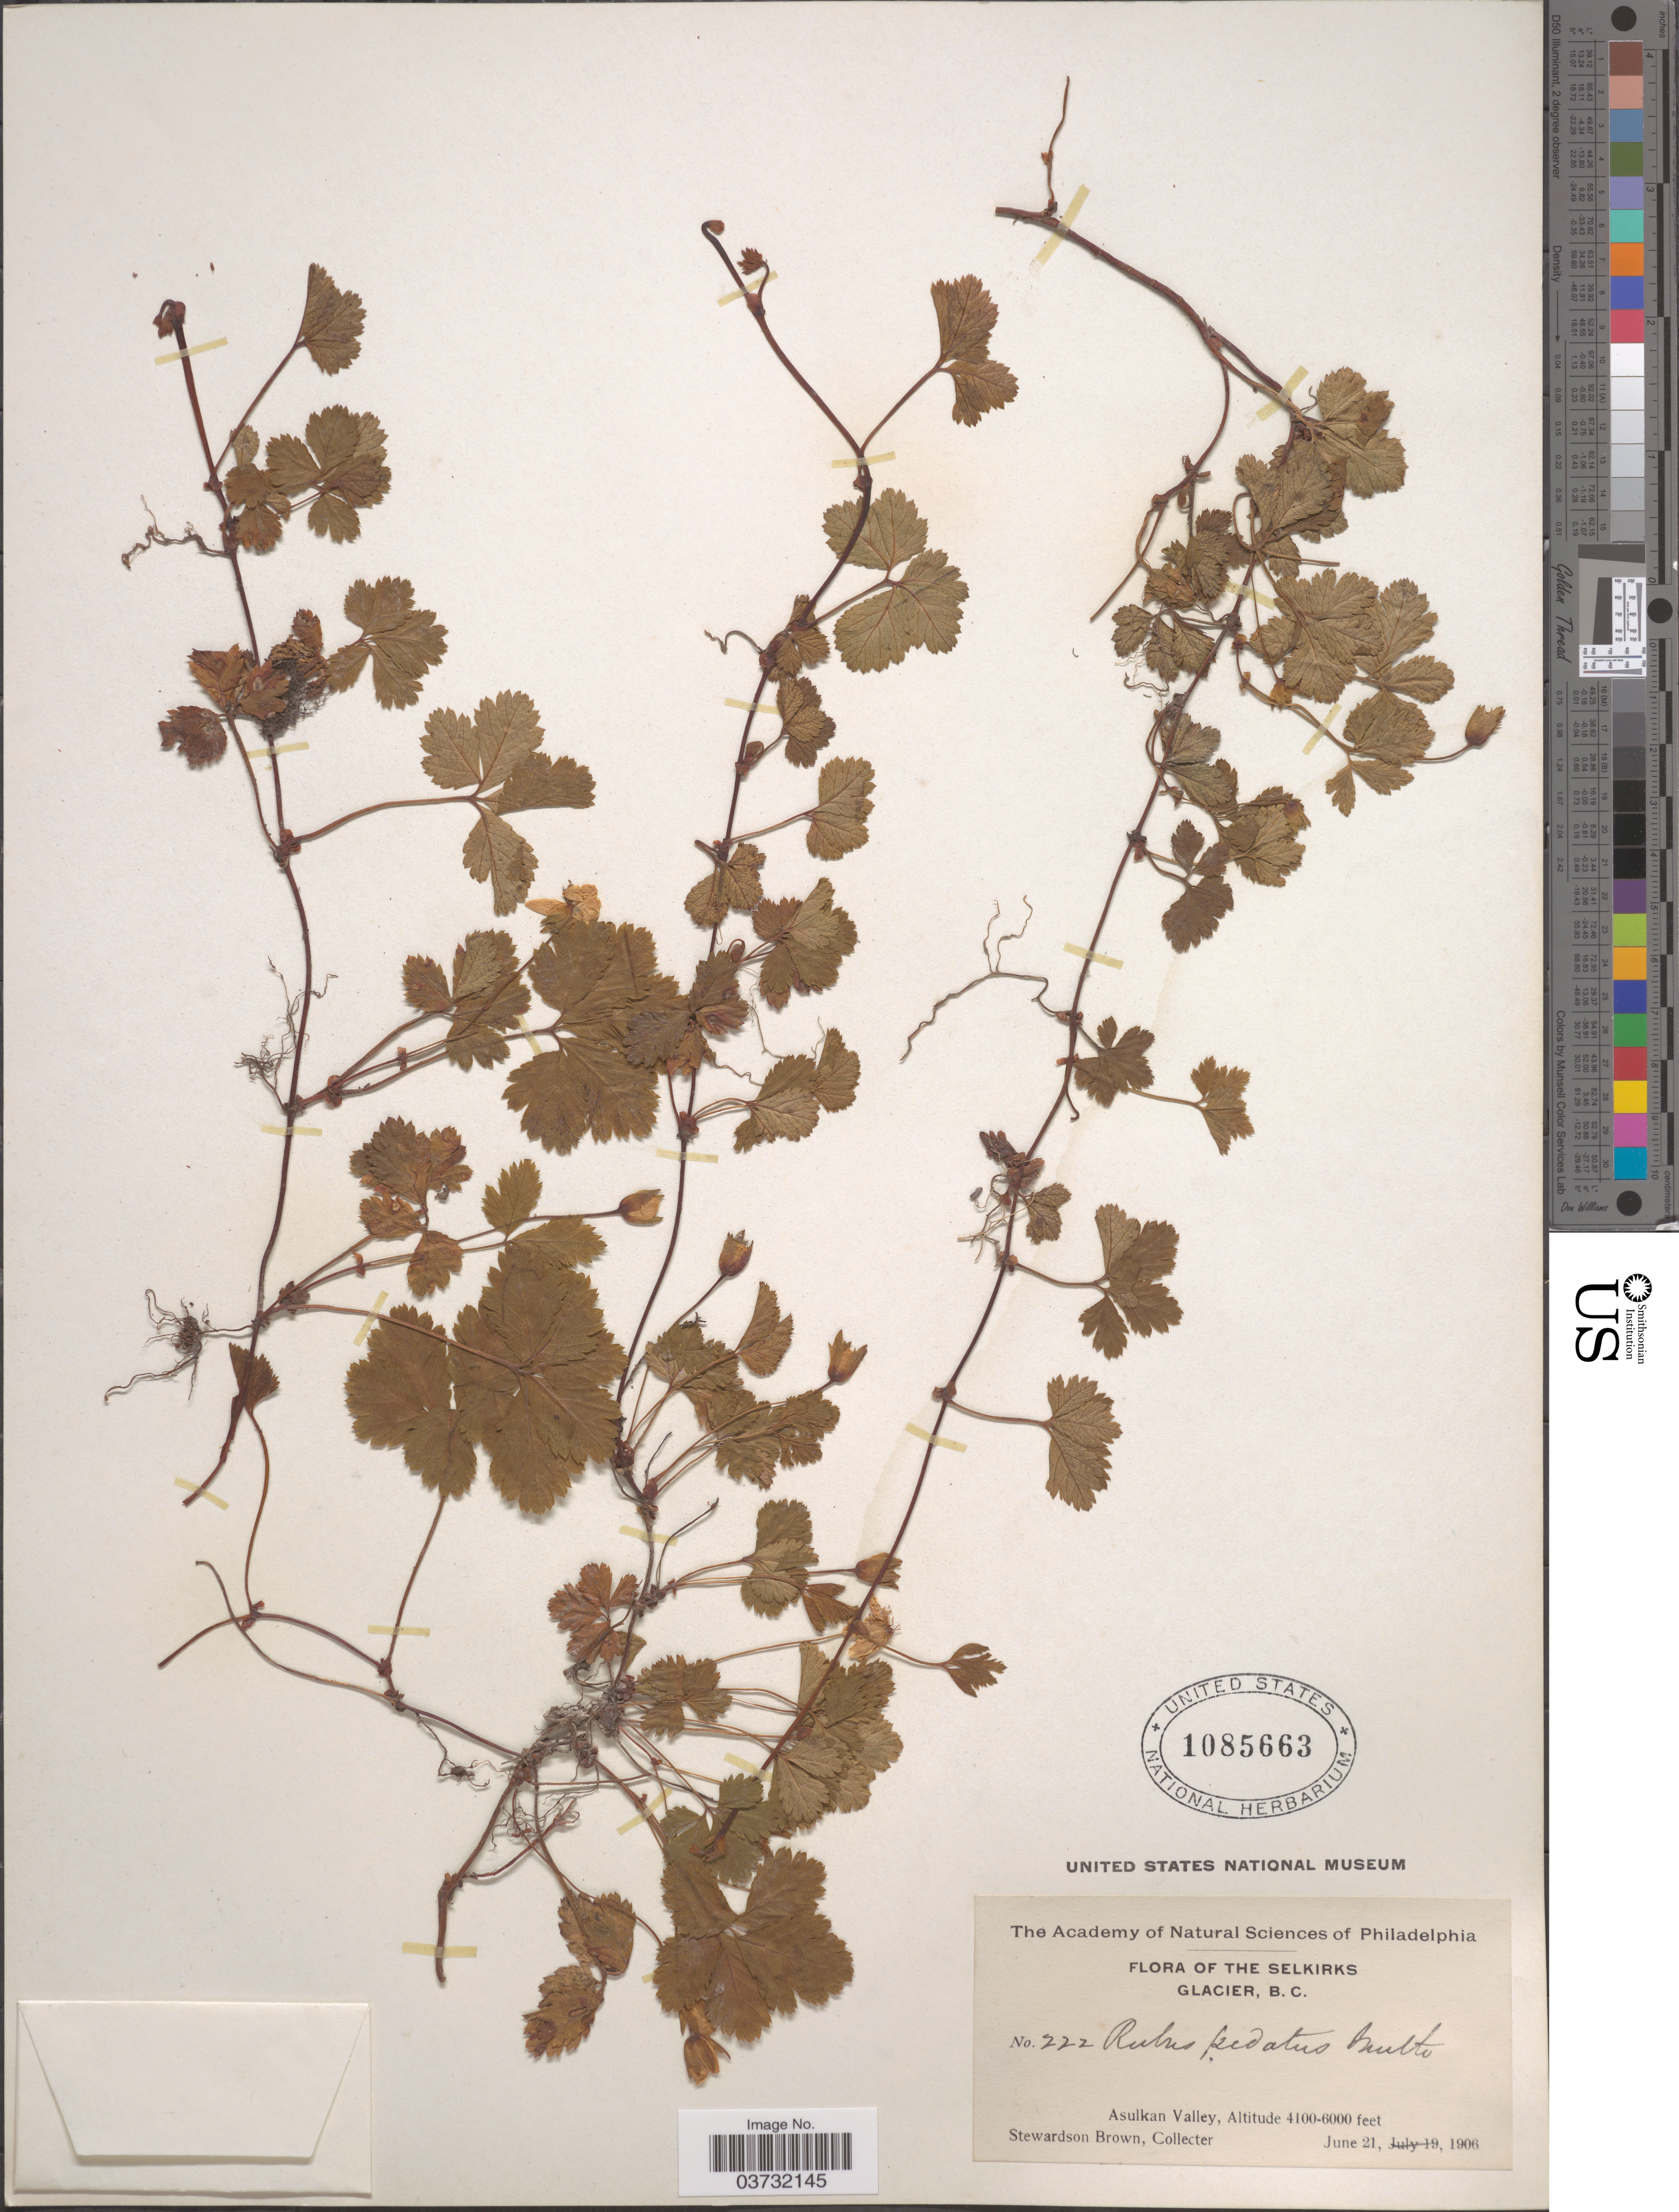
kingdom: Plantae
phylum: Tracheophyta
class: Magnoliopsida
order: Rosales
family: Rosaceae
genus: Rubus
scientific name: Rubus pedatus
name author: Sm.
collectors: S. Brown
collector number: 222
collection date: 1906-06-21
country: Canada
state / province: British Columbia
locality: The Selkirks Glacier. Asulkan Valley.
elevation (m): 1250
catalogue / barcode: US 1085663